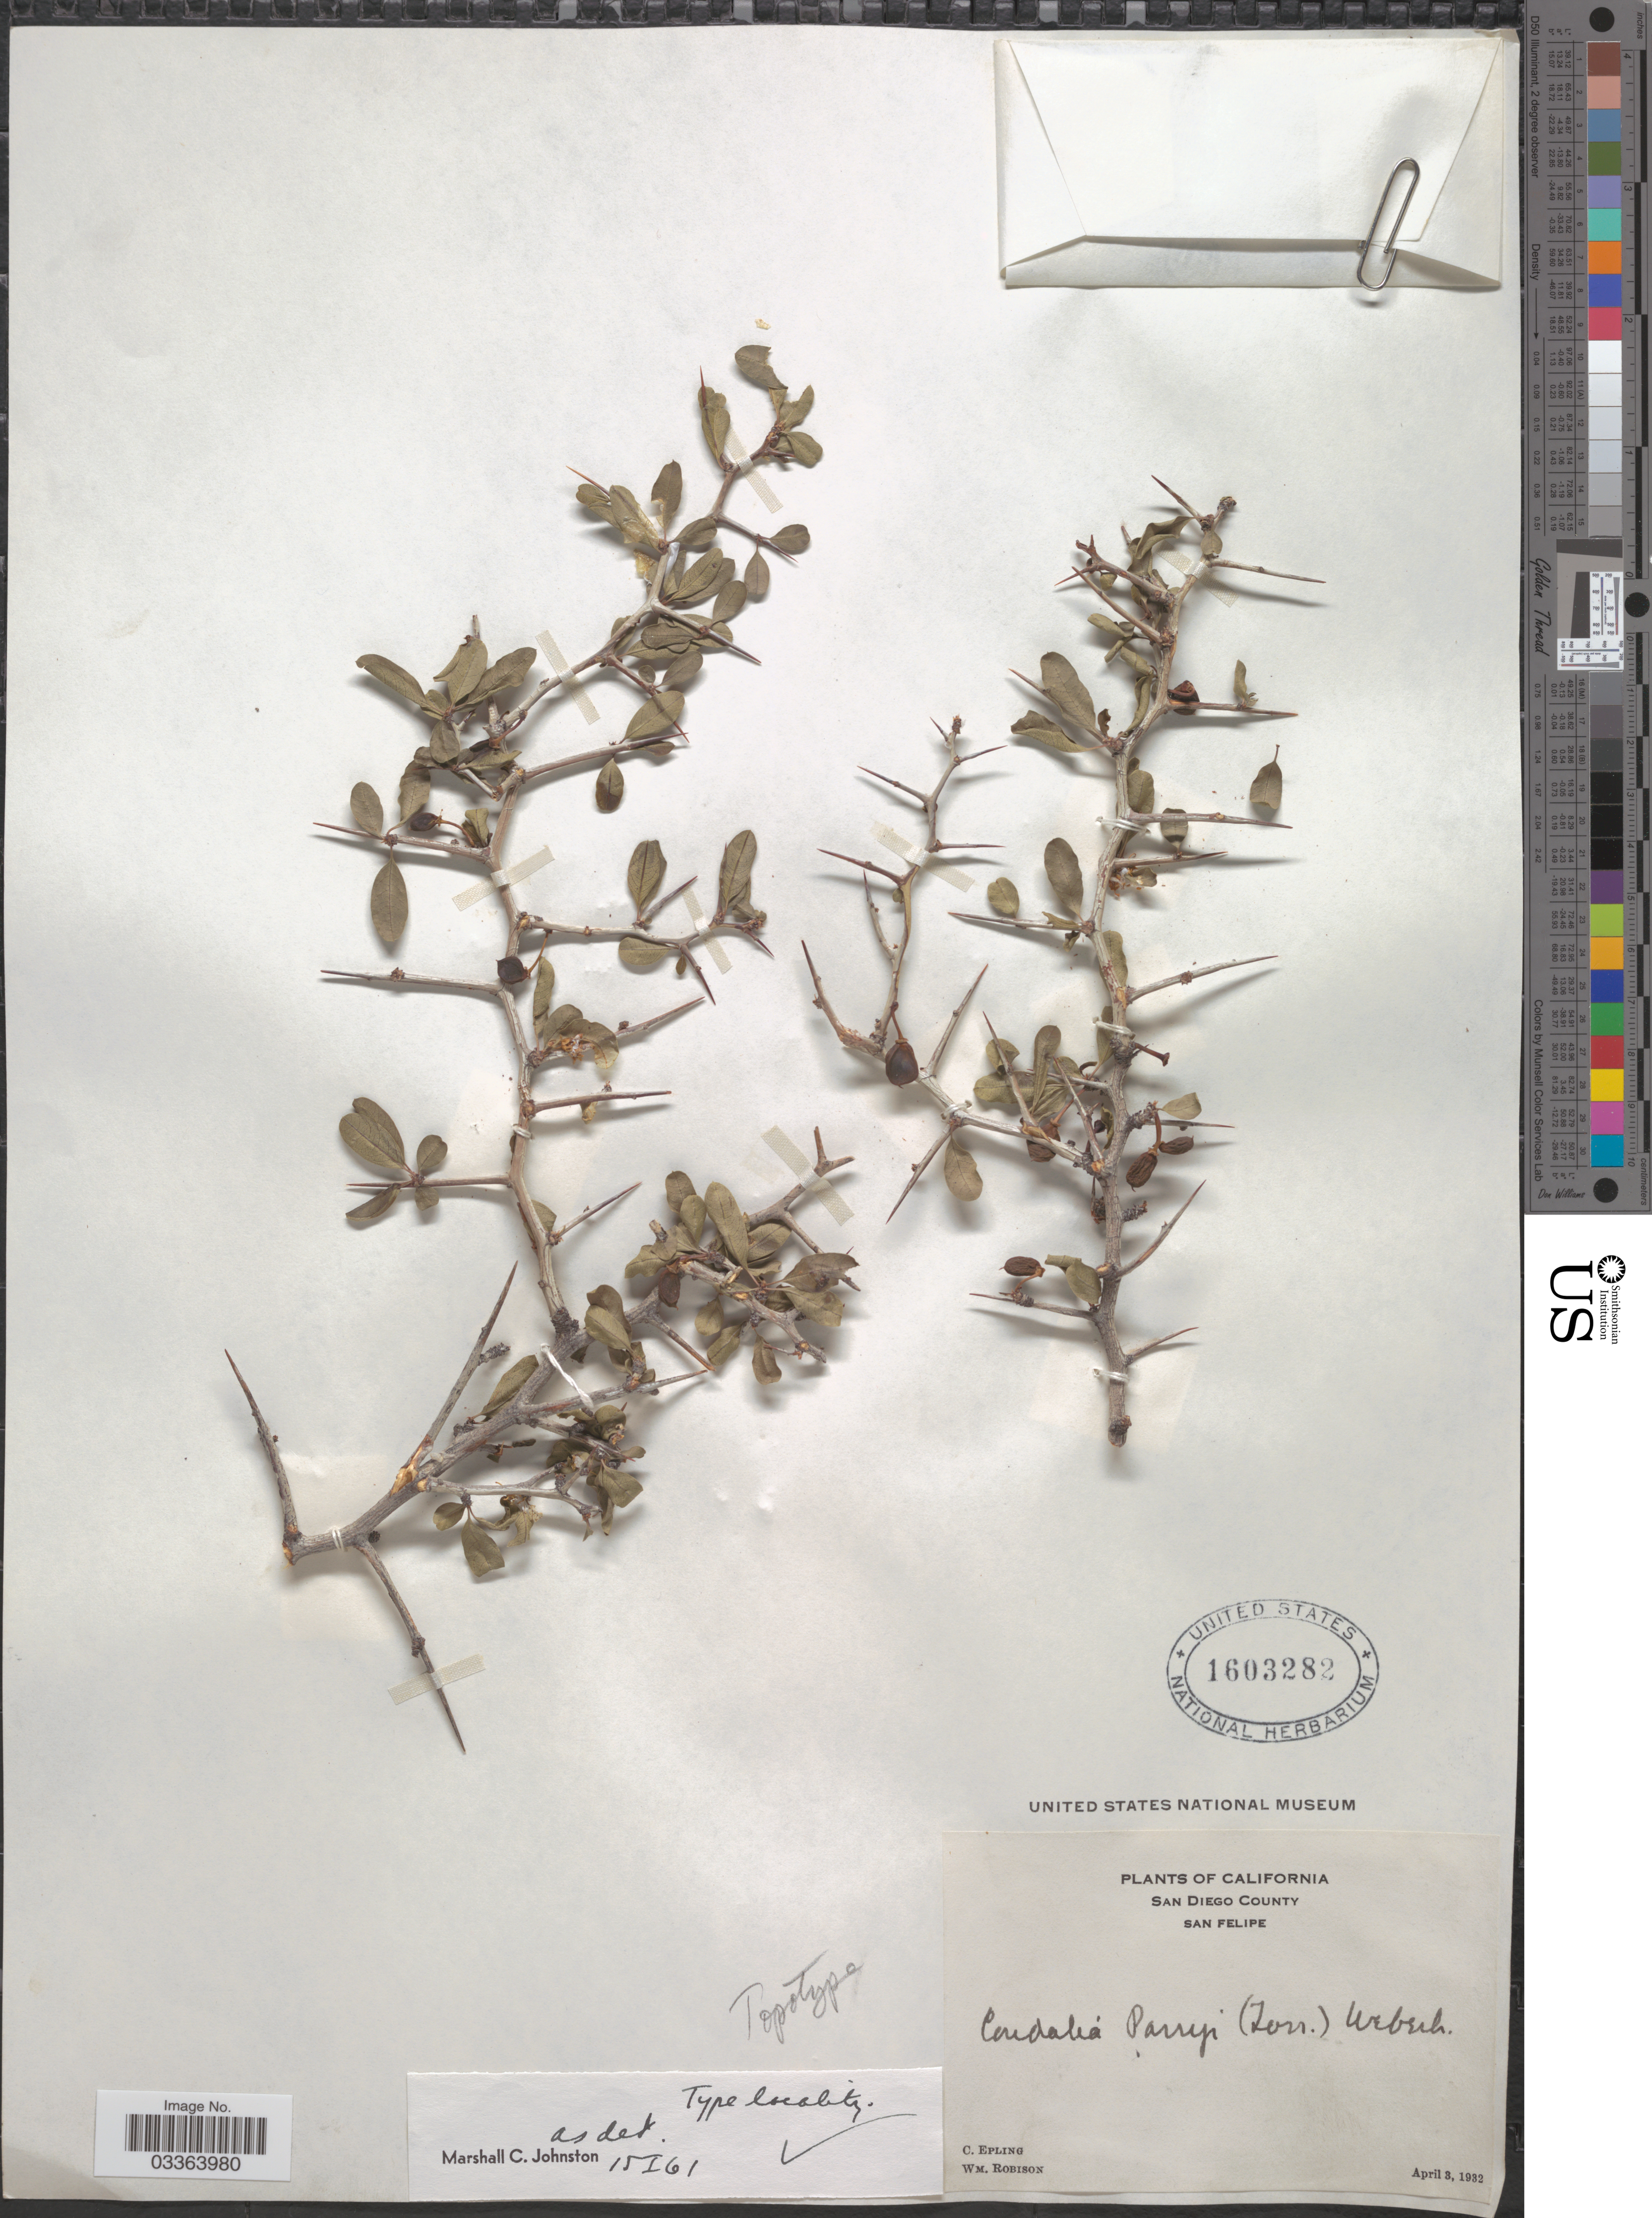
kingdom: Plantae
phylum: Tracheophyta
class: Magnoliopsida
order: Rosales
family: Rhamnaceae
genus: Pseudoziziphus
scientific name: Pseudoziziphus parryi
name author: (Torr.) Hauenschild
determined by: Strong, Mark T., (BOT), Smithsonian Institution - National Museum of Natural History (UNITED STATES)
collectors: C. C. Epling & W. Robison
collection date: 1932-04-03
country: United States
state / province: California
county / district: San Diego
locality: San Diego County. San Felipe.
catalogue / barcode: US 1603282